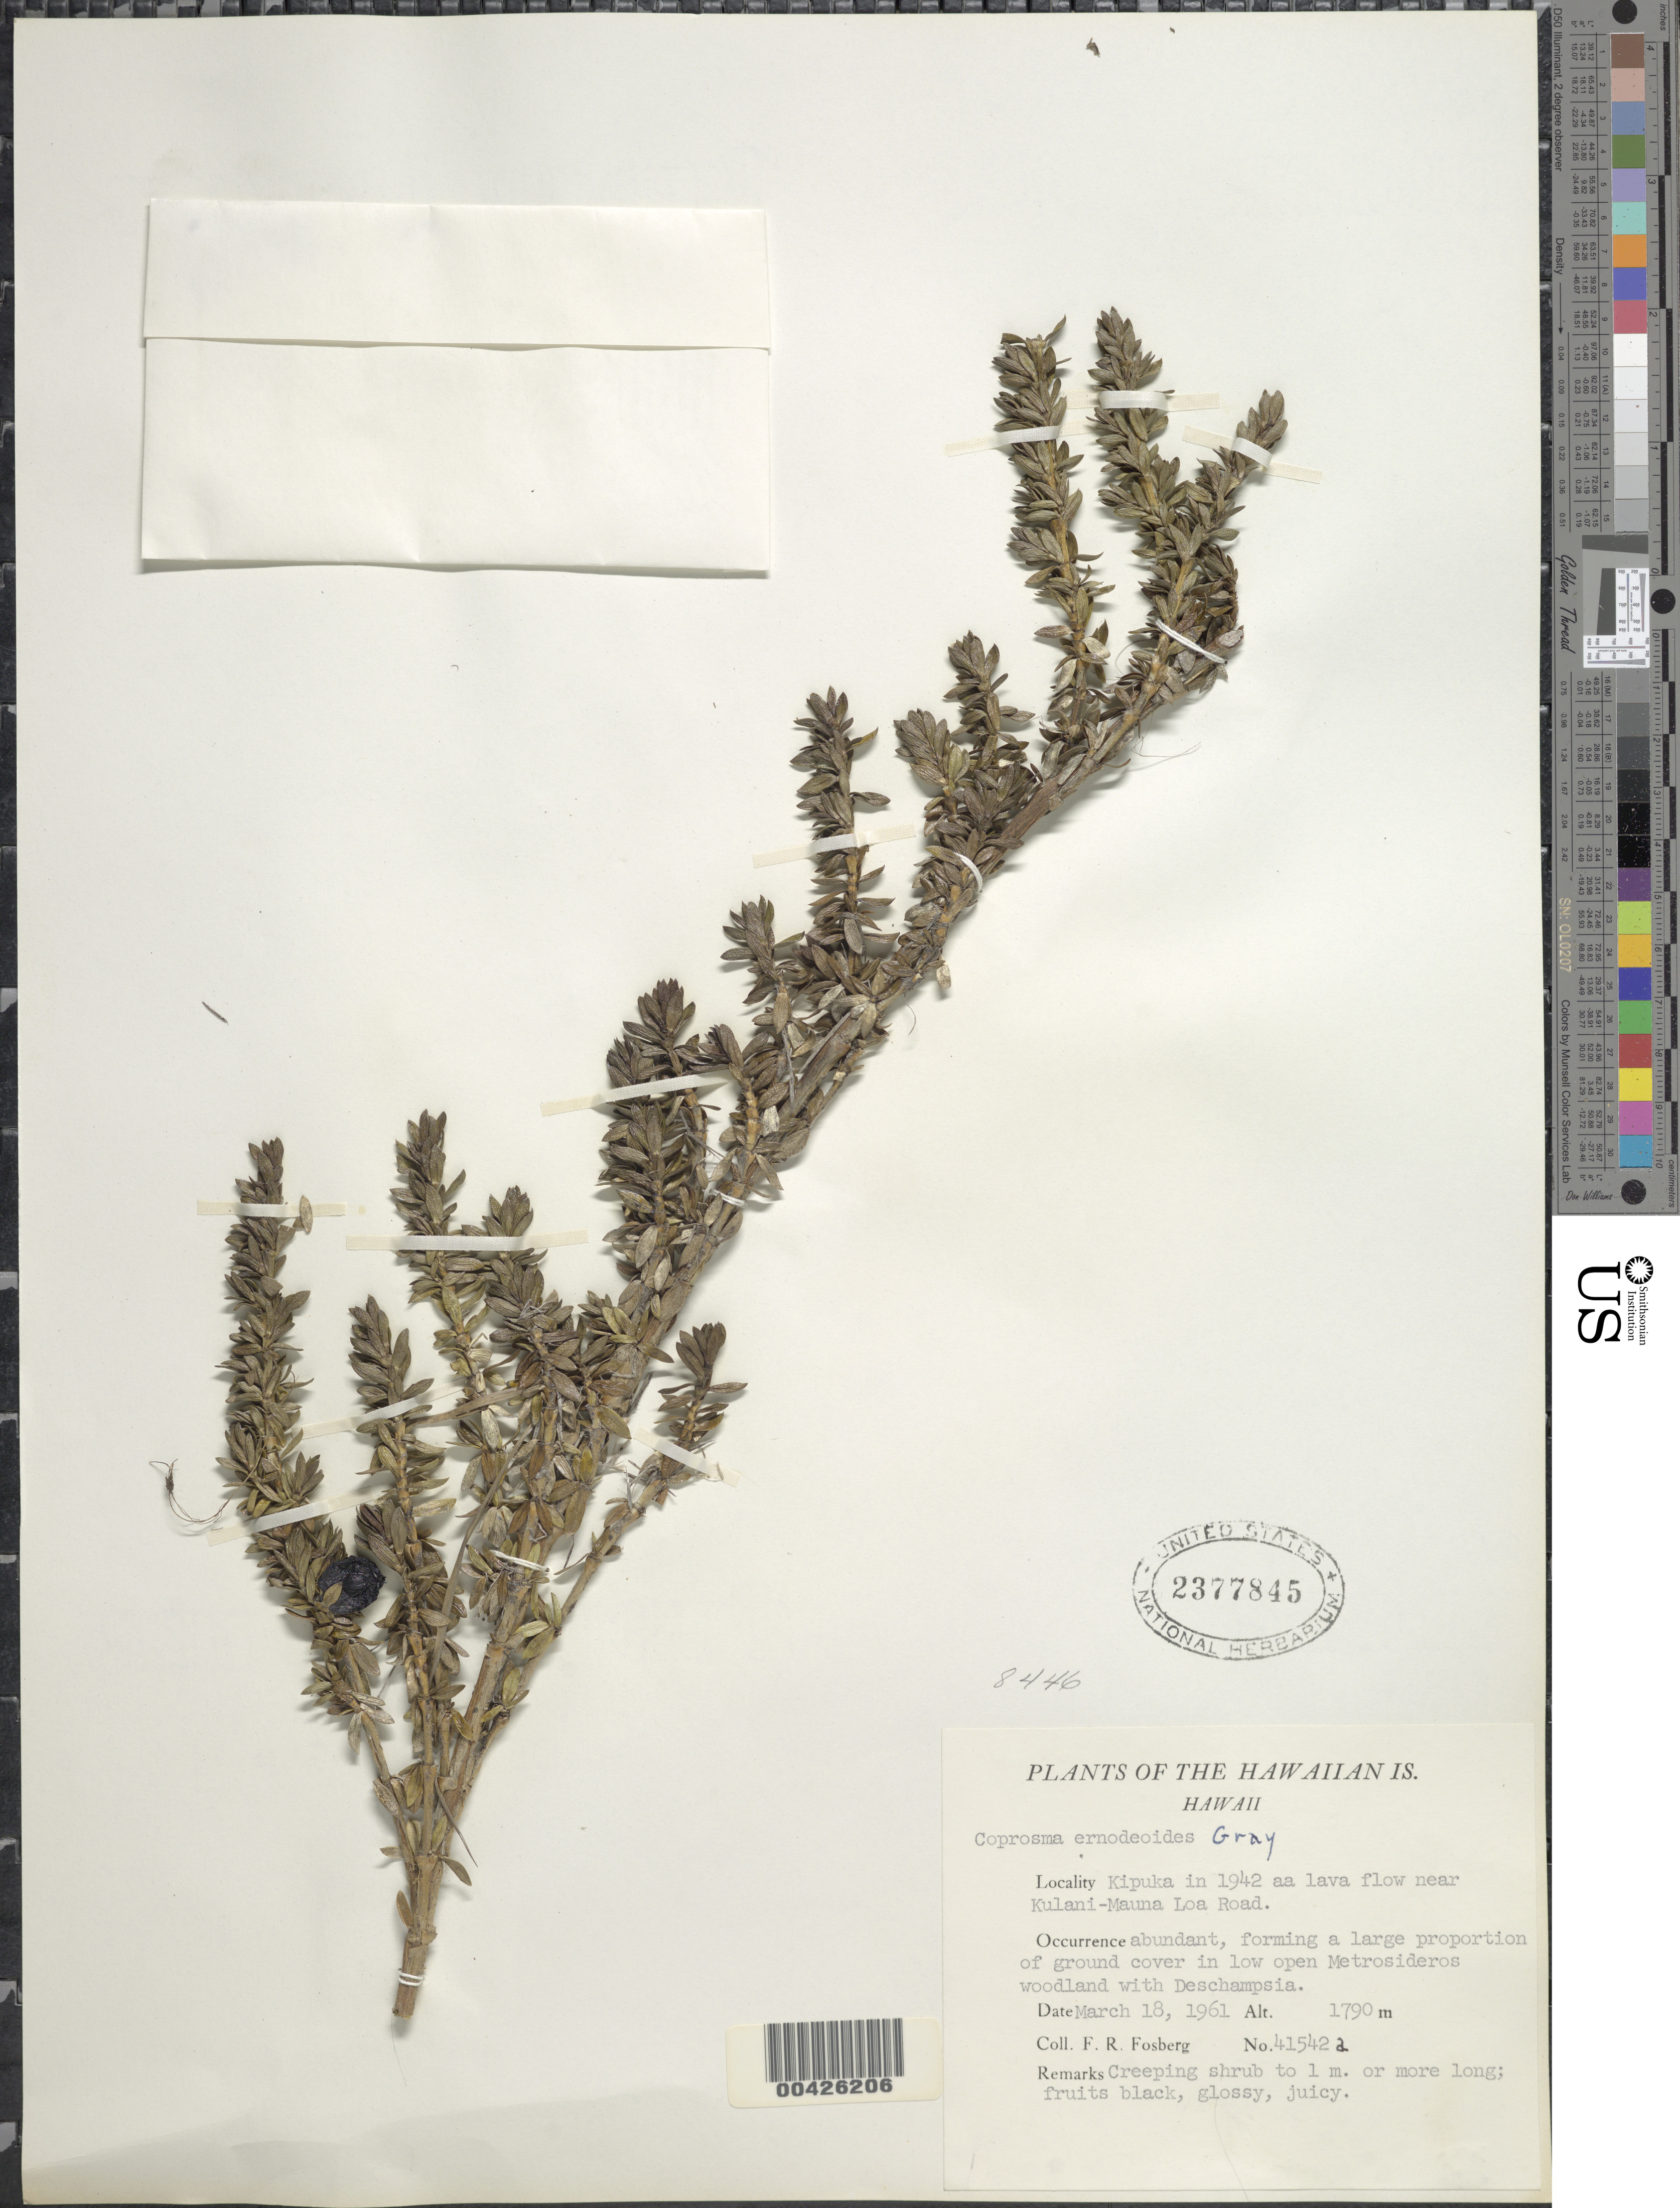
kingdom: Plantae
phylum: Tracheophyta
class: Magnoliopsida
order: Gentianales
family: Rubiaceae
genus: Coprosma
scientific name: Coprosma ernodeoides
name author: A. Gray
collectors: F. R. Fosberg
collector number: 41542a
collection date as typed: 18 Mar 1961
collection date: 1961-03-18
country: United States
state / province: Hawaii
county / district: Hawaii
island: Hawaii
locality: Kipuka in 1942 aa lava flow near Kulani-Mauna Loa Road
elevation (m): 1790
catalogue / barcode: US 2377845